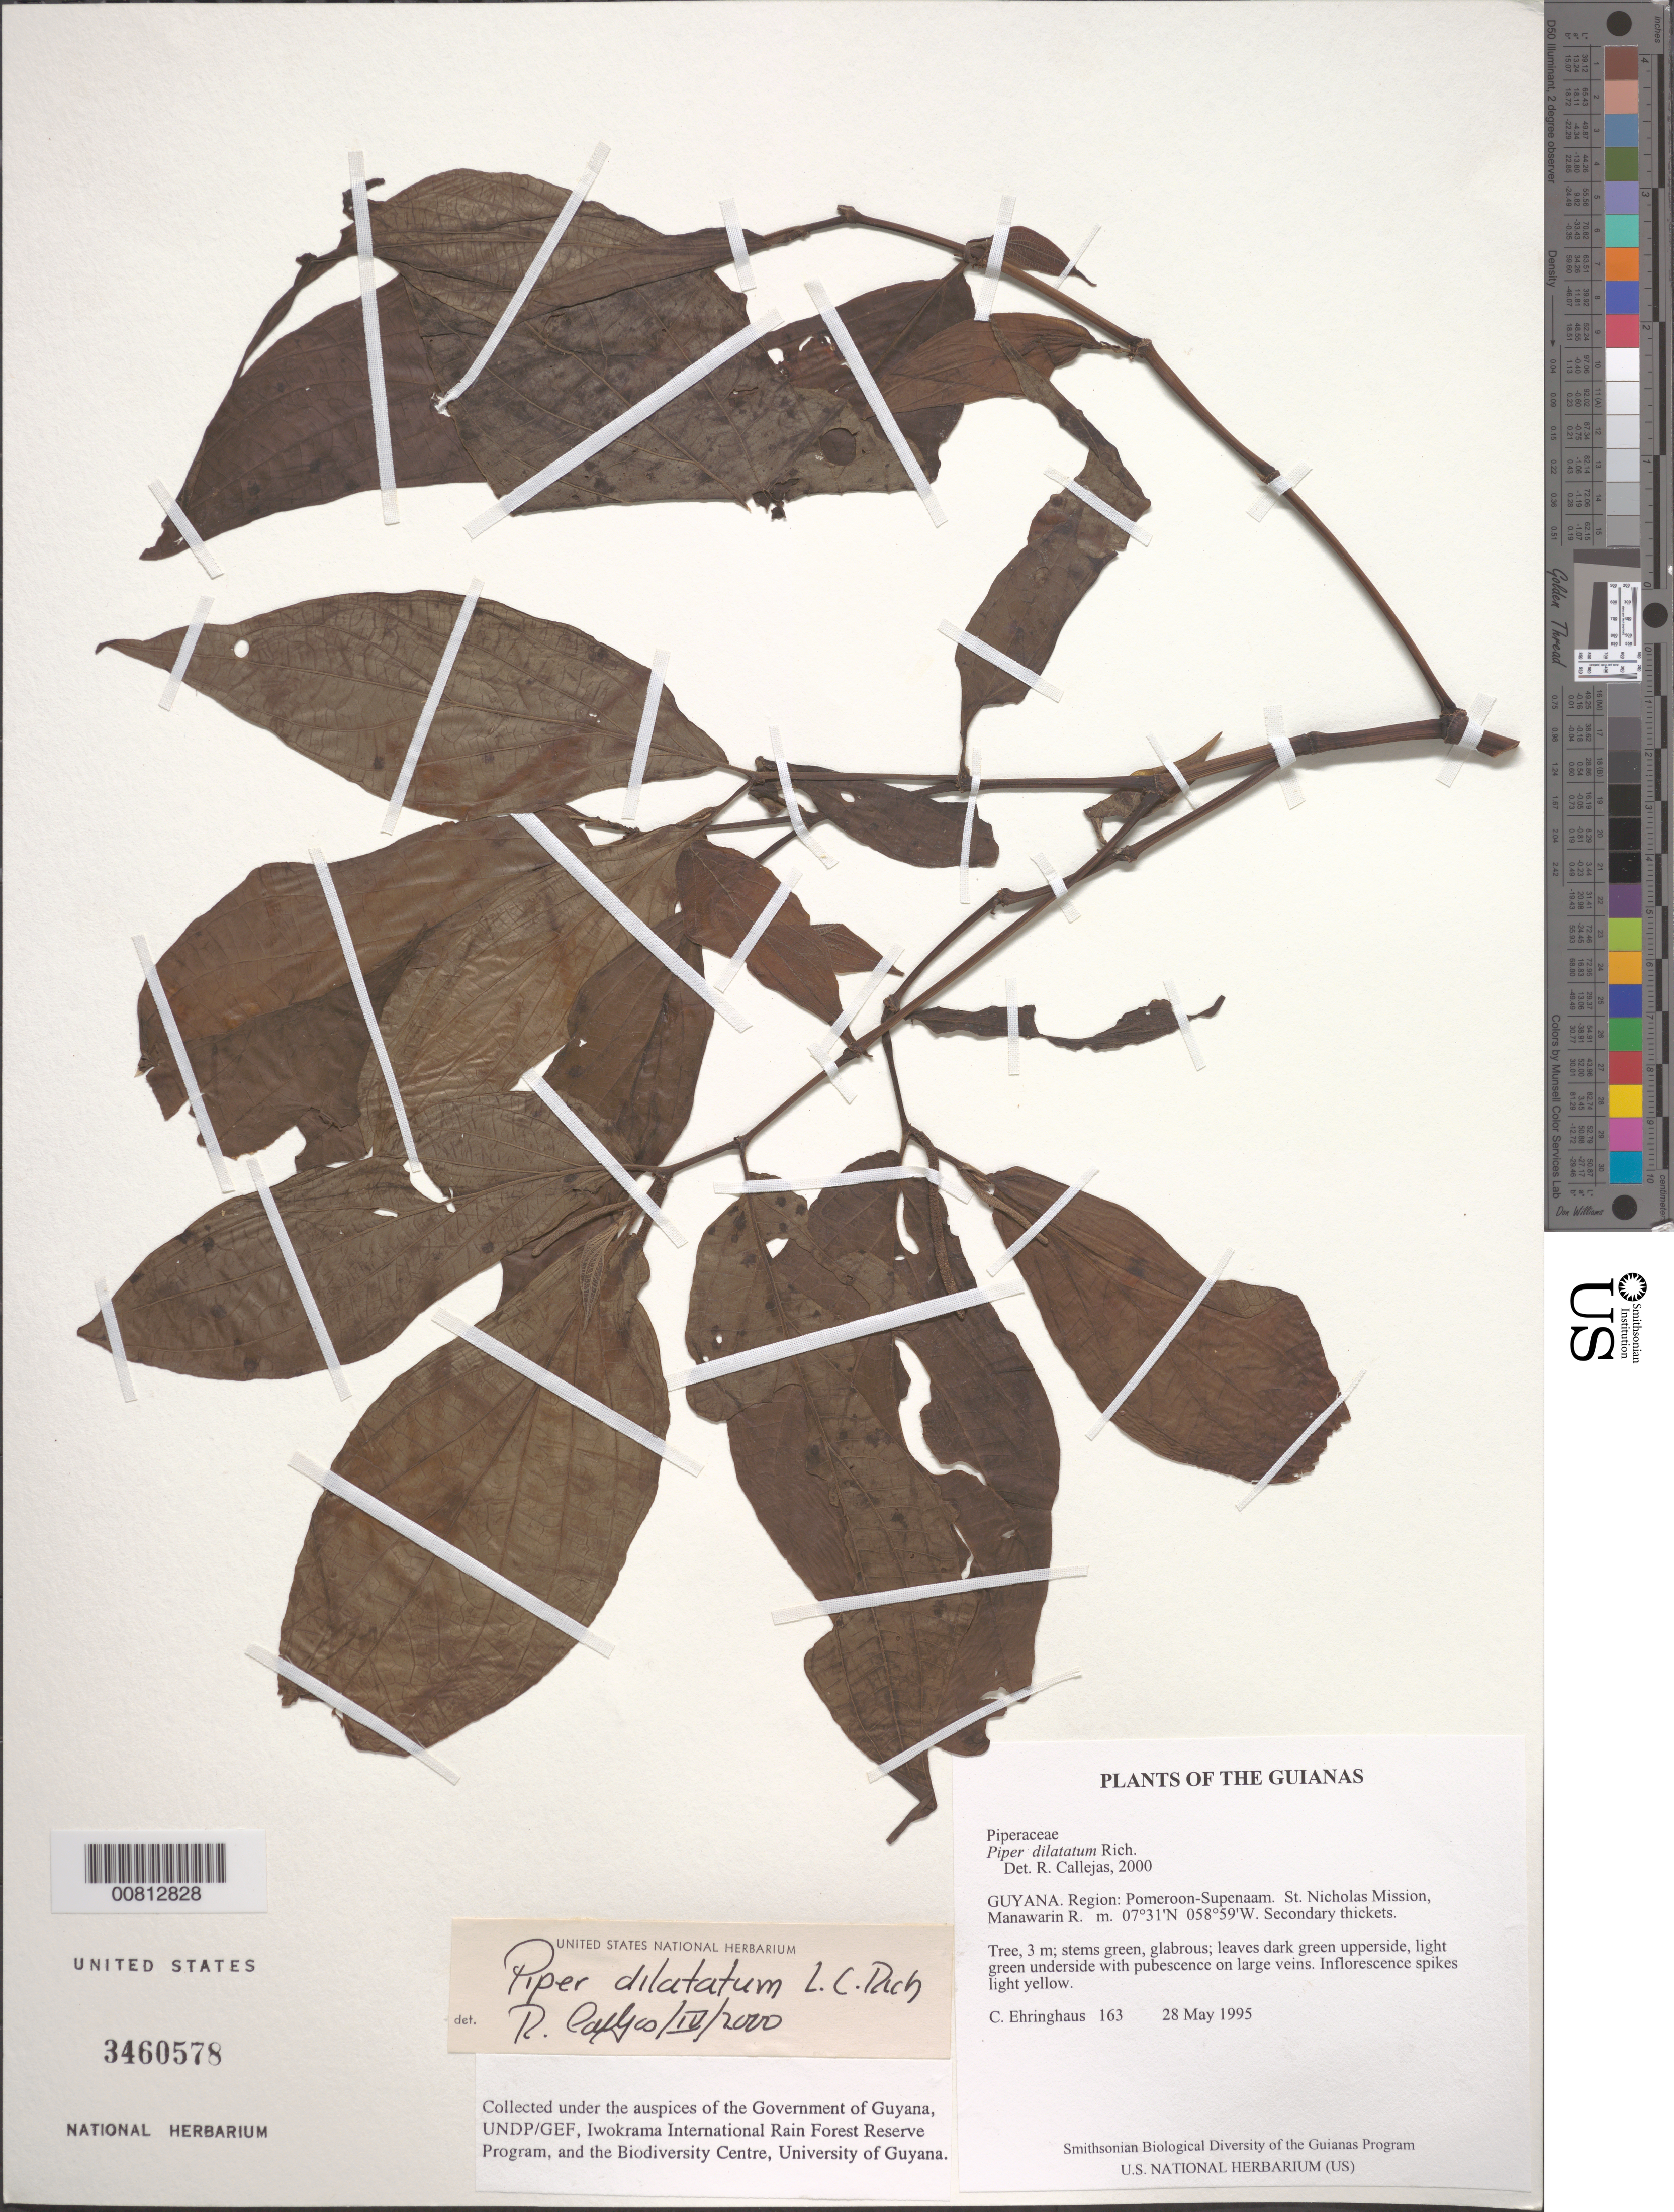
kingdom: Plantae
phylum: Tracheophyta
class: Magnoliopsida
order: Piperales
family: Piperaceae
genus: Piper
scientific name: Piper dilatatum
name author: Rich.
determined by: Callejas, Ricardo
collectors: C. Ehringhaus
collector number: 163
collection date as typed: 28 May 1995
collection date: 1995-05-28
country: Guyana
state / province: Pomeroon-Supenaam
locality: St. Nicholas Mission, Manawarin R.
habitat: Secondary thickets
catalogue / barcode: US 3460578